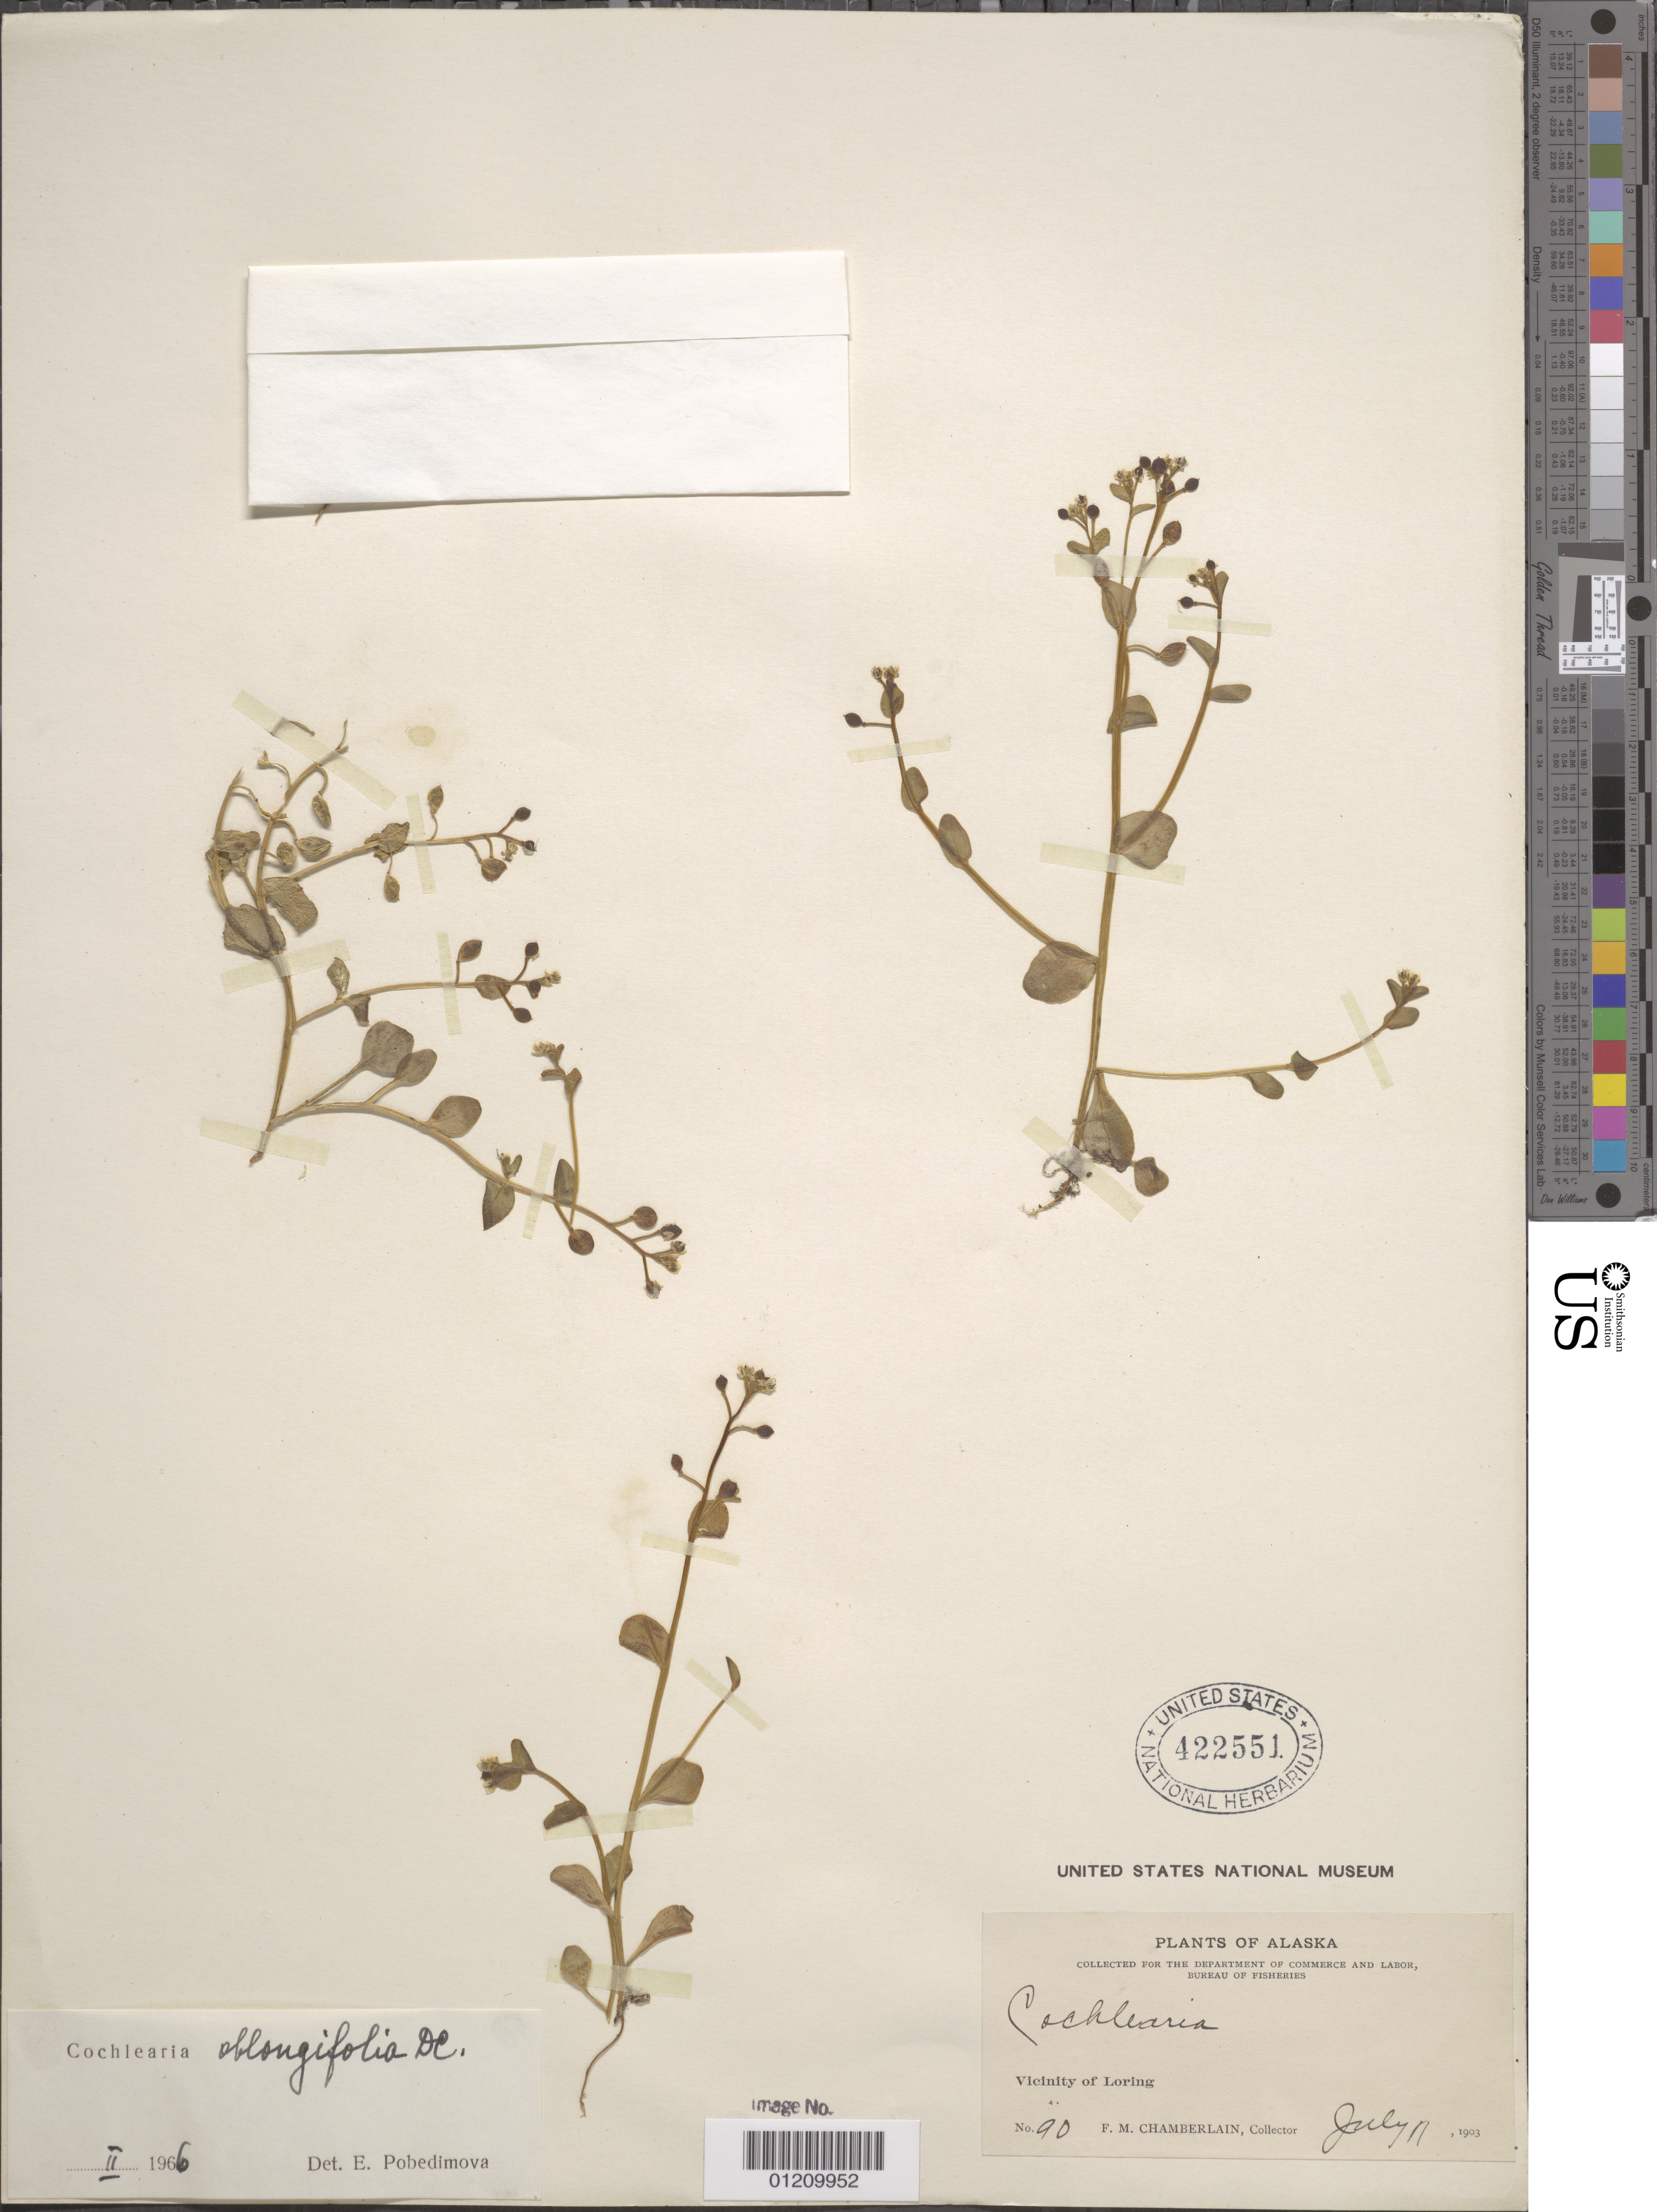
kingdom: Plantae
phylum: Tracheophyta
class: Magnoliopsida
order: Brassicales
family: Brassicaceae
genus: Cochlearia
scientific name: Cochlearia oblongifolia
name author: DC.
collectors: F. Chamberlain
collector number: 90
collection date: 1903-07-11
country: United States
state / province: Alaska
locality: Vicinity of Loring.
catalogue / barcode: US 422551